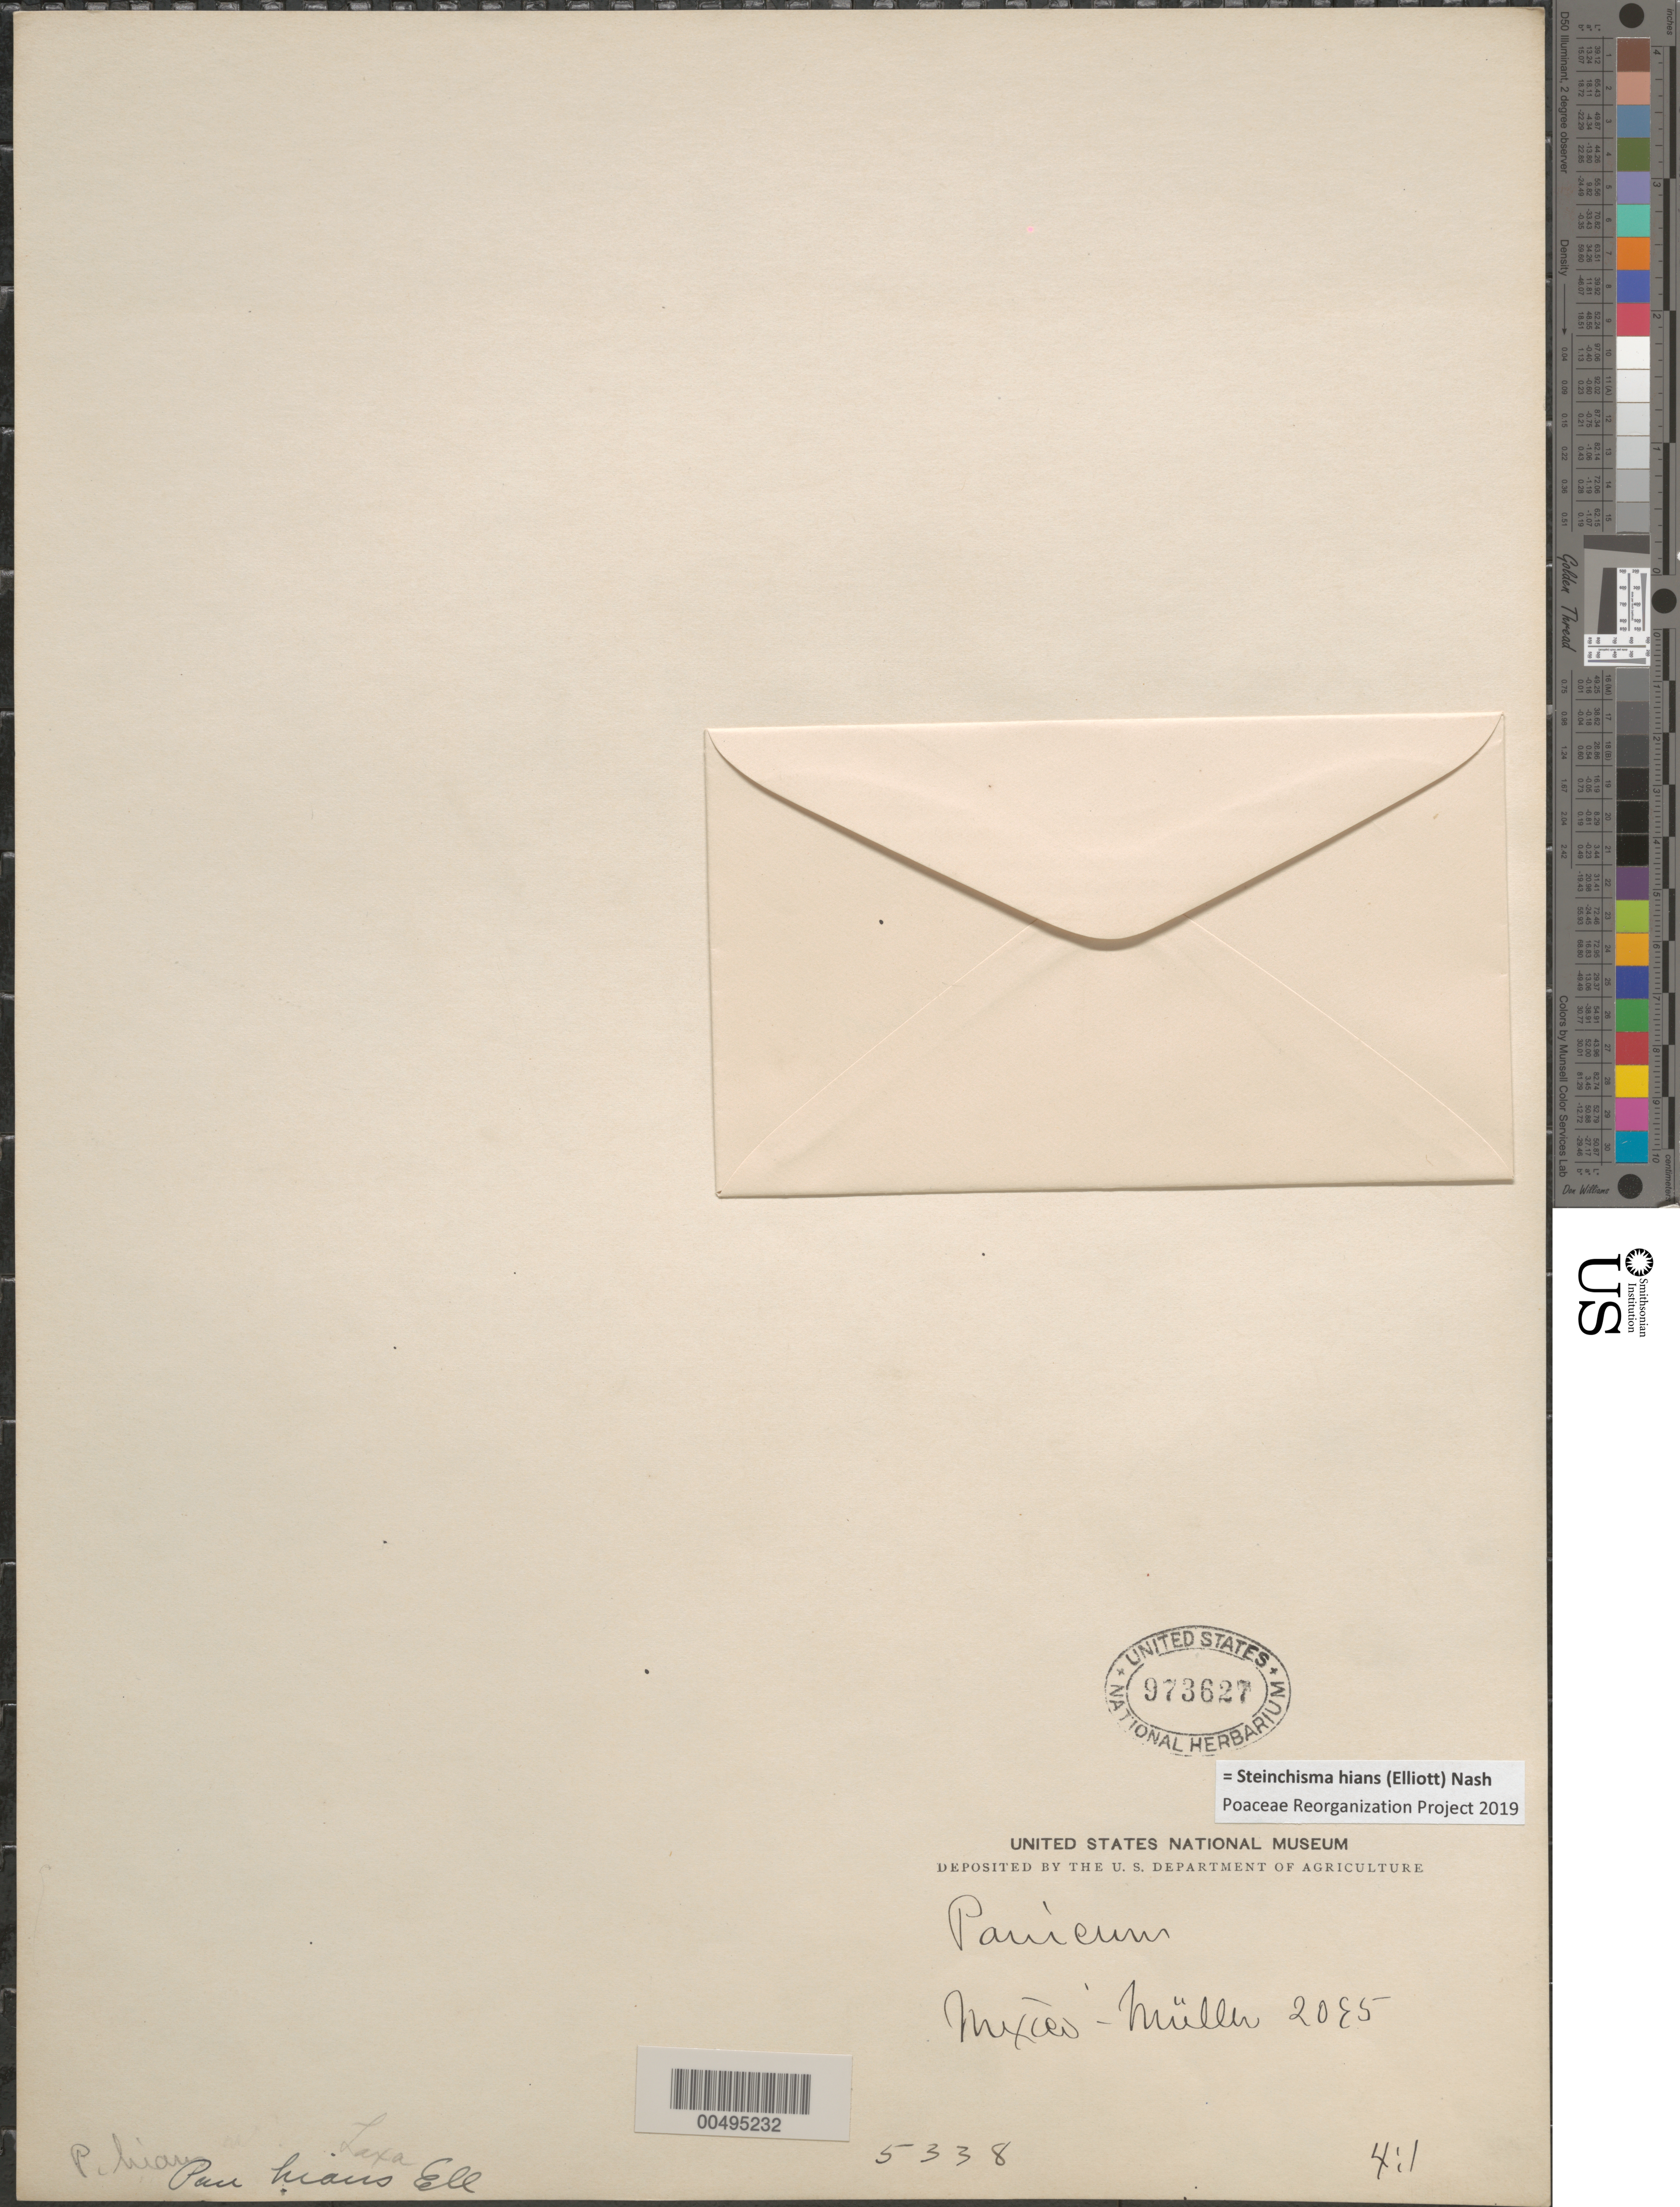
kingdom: Plantae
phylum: Tracheophyta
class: Liliopsida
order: Poales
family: Poaceae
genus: Panicum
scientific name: Panicum hians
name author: Elliott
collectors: -. Mller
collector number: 2035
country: Mexico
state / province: Durango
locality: San Ramon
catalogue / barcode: US 973627